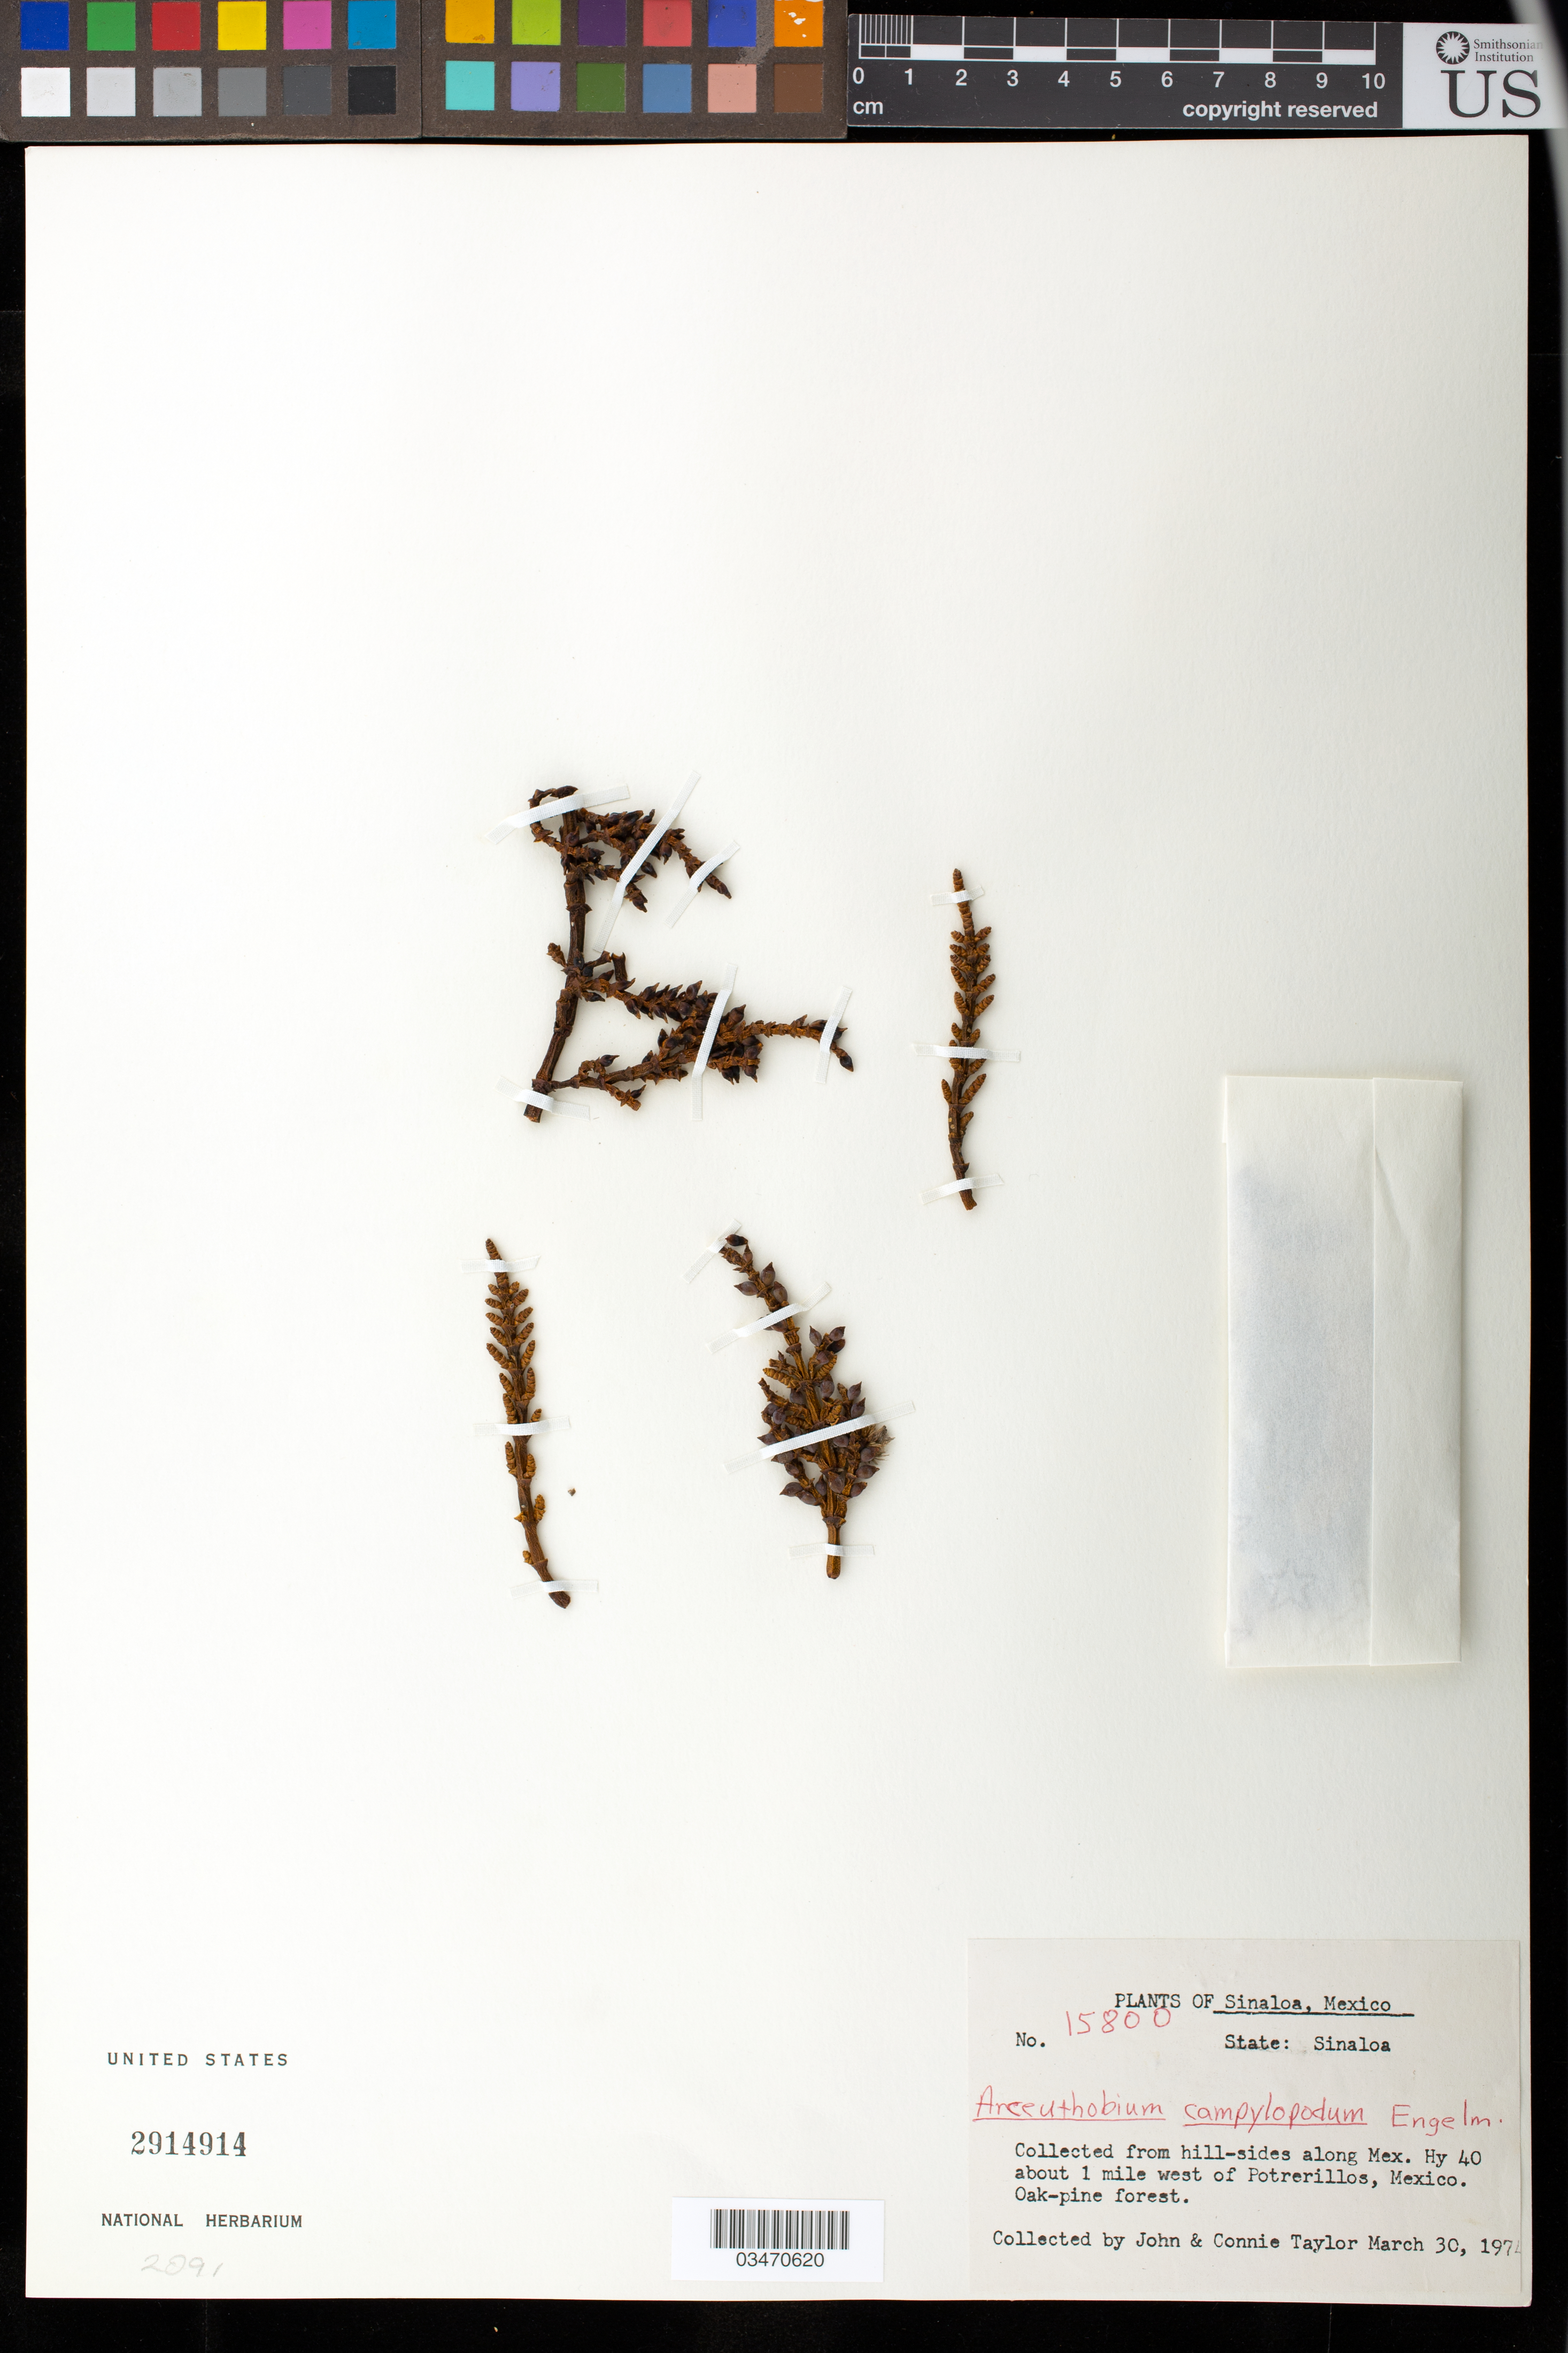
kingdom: Plantae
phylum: Tracheophyta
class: Magnoliopsida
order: Santalales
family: Viscaceae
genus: Arceuthobium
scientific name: Arceuthobium campylopodum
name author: Engelm.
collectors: J. Taylor & C. Taylor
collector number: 15800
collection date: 1974-03-30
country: Mexico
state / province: Sinaloa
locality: From hill-sides along Mex. Hy 40 about 1 mile west of Potrerillos.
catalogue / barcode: US 2914914